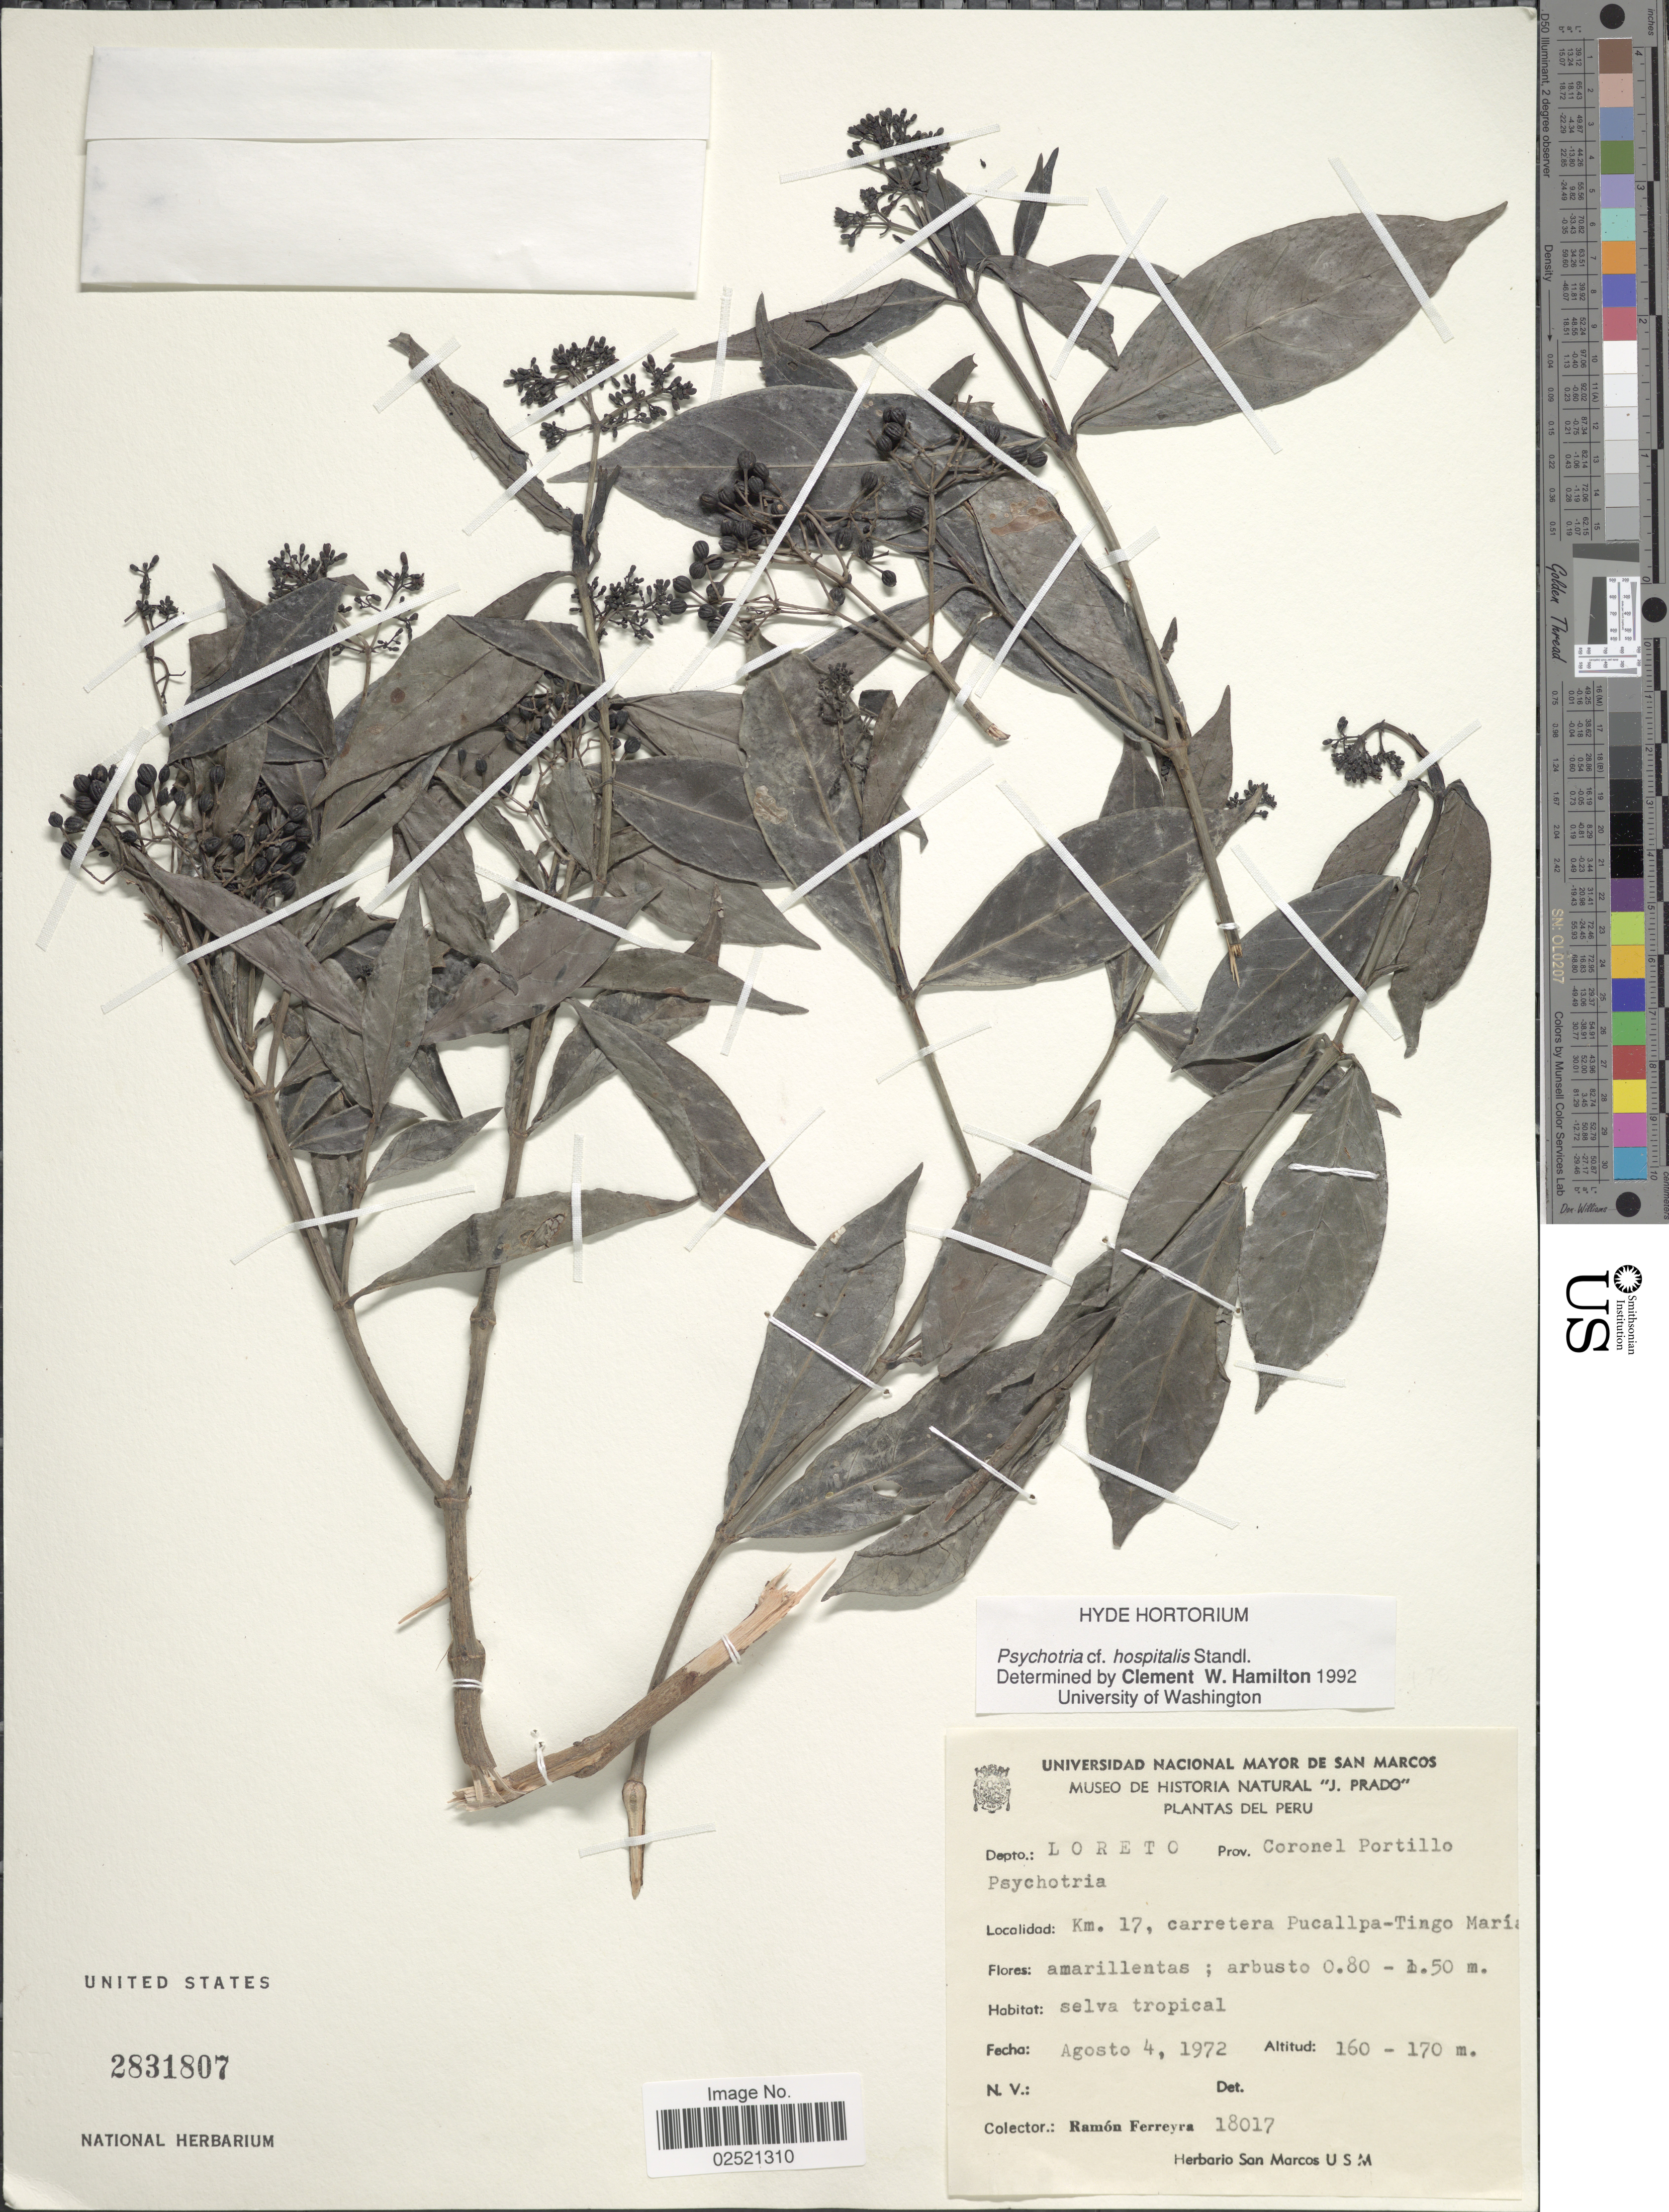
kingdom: Plantae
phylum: Tracheophyta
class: Magnoliopsida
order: Gentianales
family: Rubiaceae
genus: Psychotria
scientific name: Psychotria hospitalis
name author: Standl.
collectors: R. A. Ferreyra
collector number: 18017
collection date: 1972-08-04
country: Peru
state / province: Loreto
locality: Prov. Coronel Portillo, Km. 17, carretera Pucallpa-Tingo Maria.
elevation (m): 160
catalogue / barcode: US 2831807